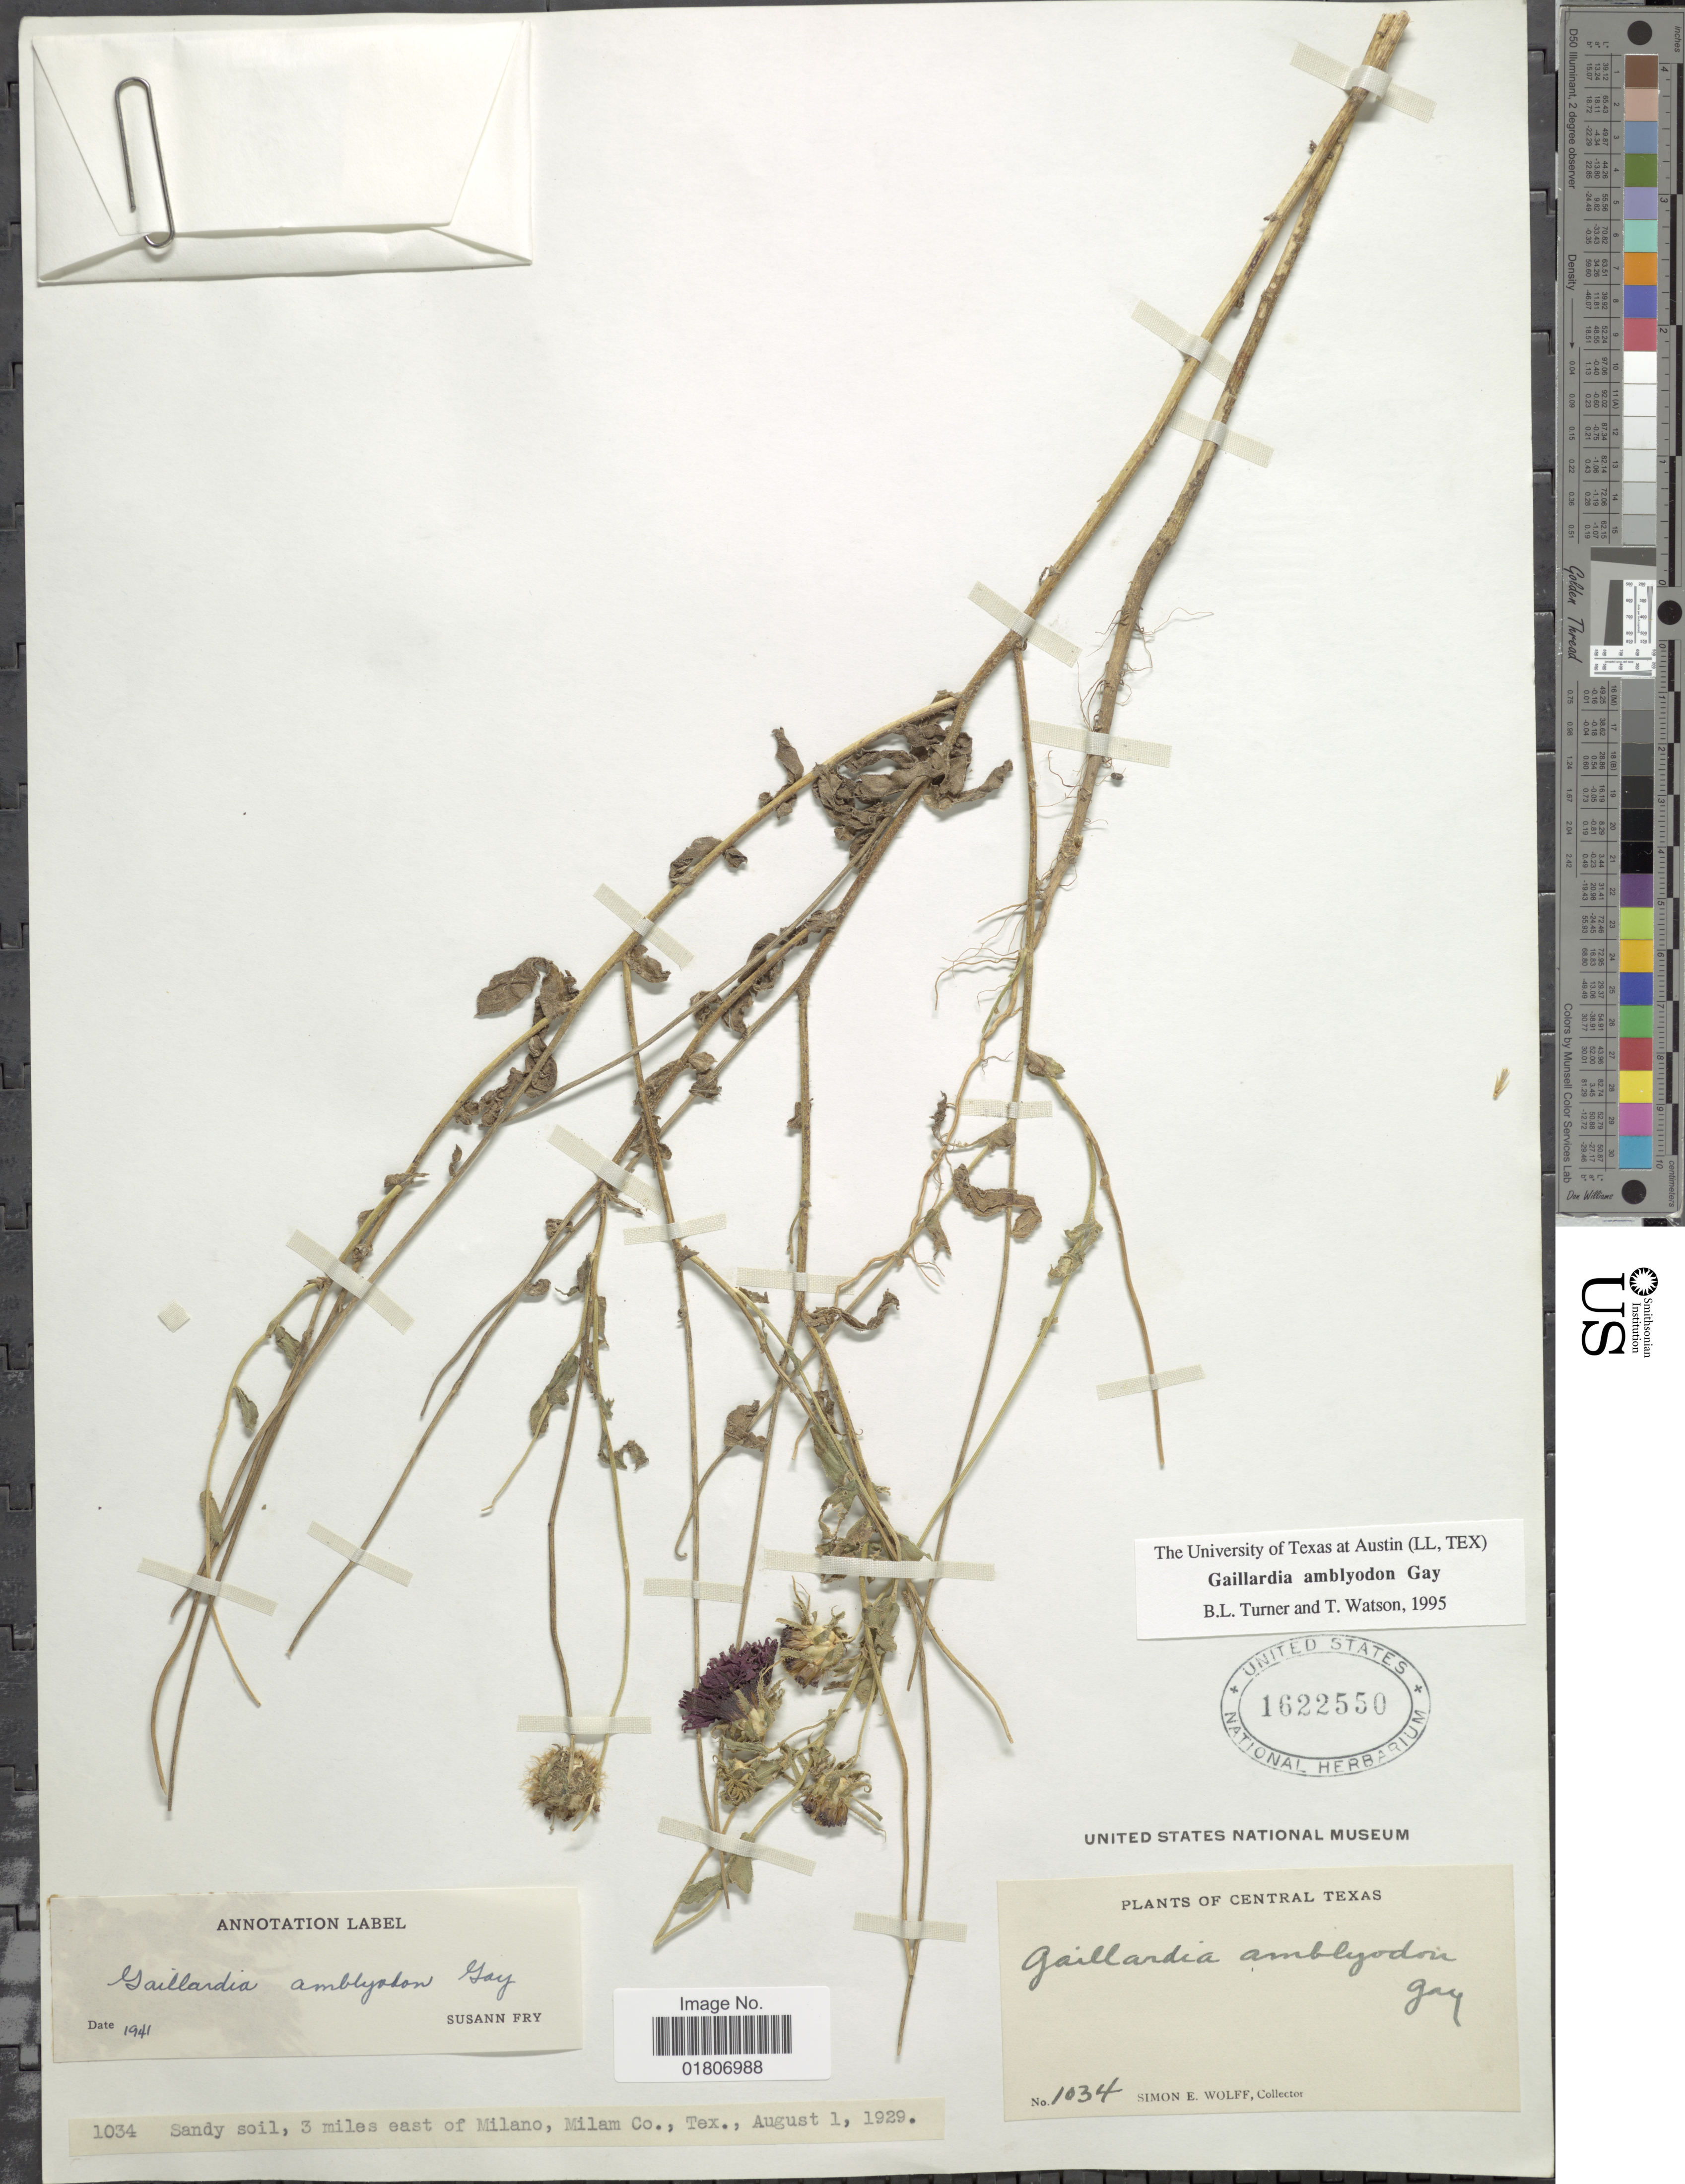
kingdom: Plantae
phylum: Tracheophyta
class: Magnoliopsida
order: Asterales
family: Asteraceae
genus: Gaillardia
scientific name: Gaillardia amblyodon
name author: J. Gay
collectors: S. E. Wolff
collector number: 1034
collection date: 1929-08-01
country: United States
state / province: Texas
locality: Central Texas. 3 miles east of Milano, Milam Co.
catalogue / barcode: US 1622550